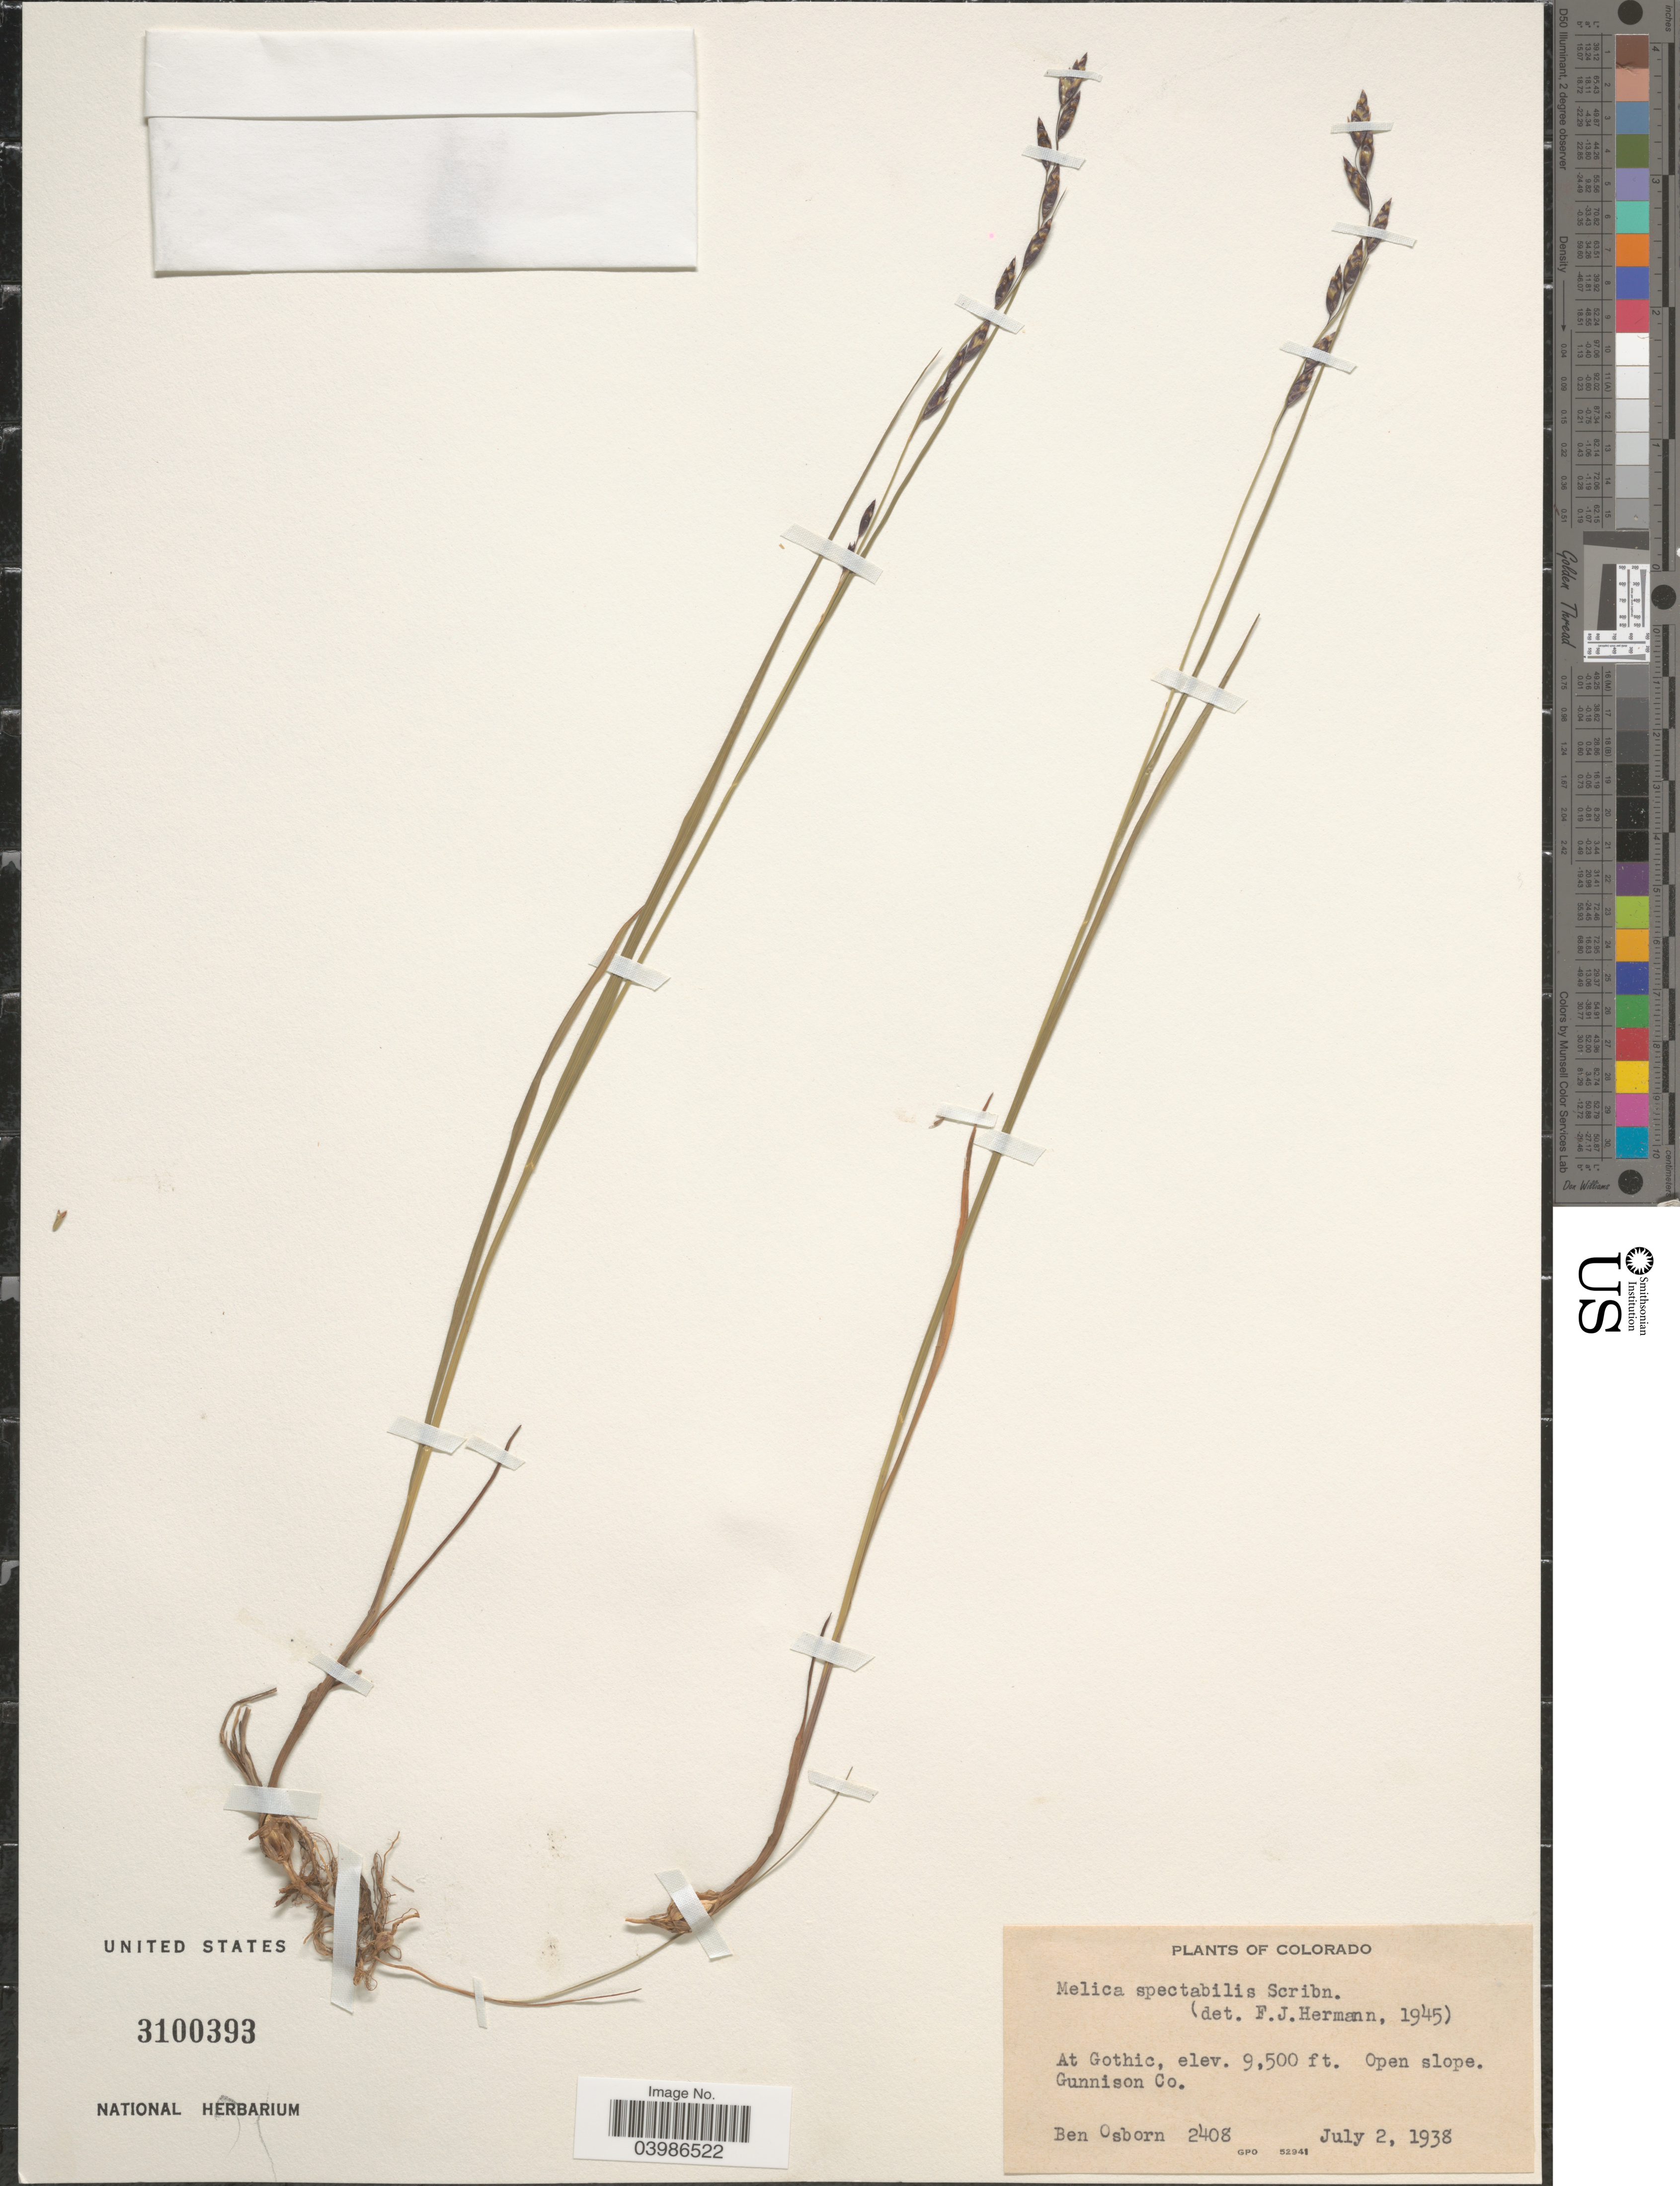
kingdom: Plantae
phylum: Tracheophyta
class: Liliopsida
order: Poales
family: Poaceae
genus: Melica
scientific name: Melica spectabilis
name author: Scribn.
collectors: B. Osborn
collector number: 2408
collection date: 1938-07-02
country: United States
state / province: Colorado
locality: At Gothic, Gunnison Co.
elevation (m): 2896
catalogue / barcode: US 3100393